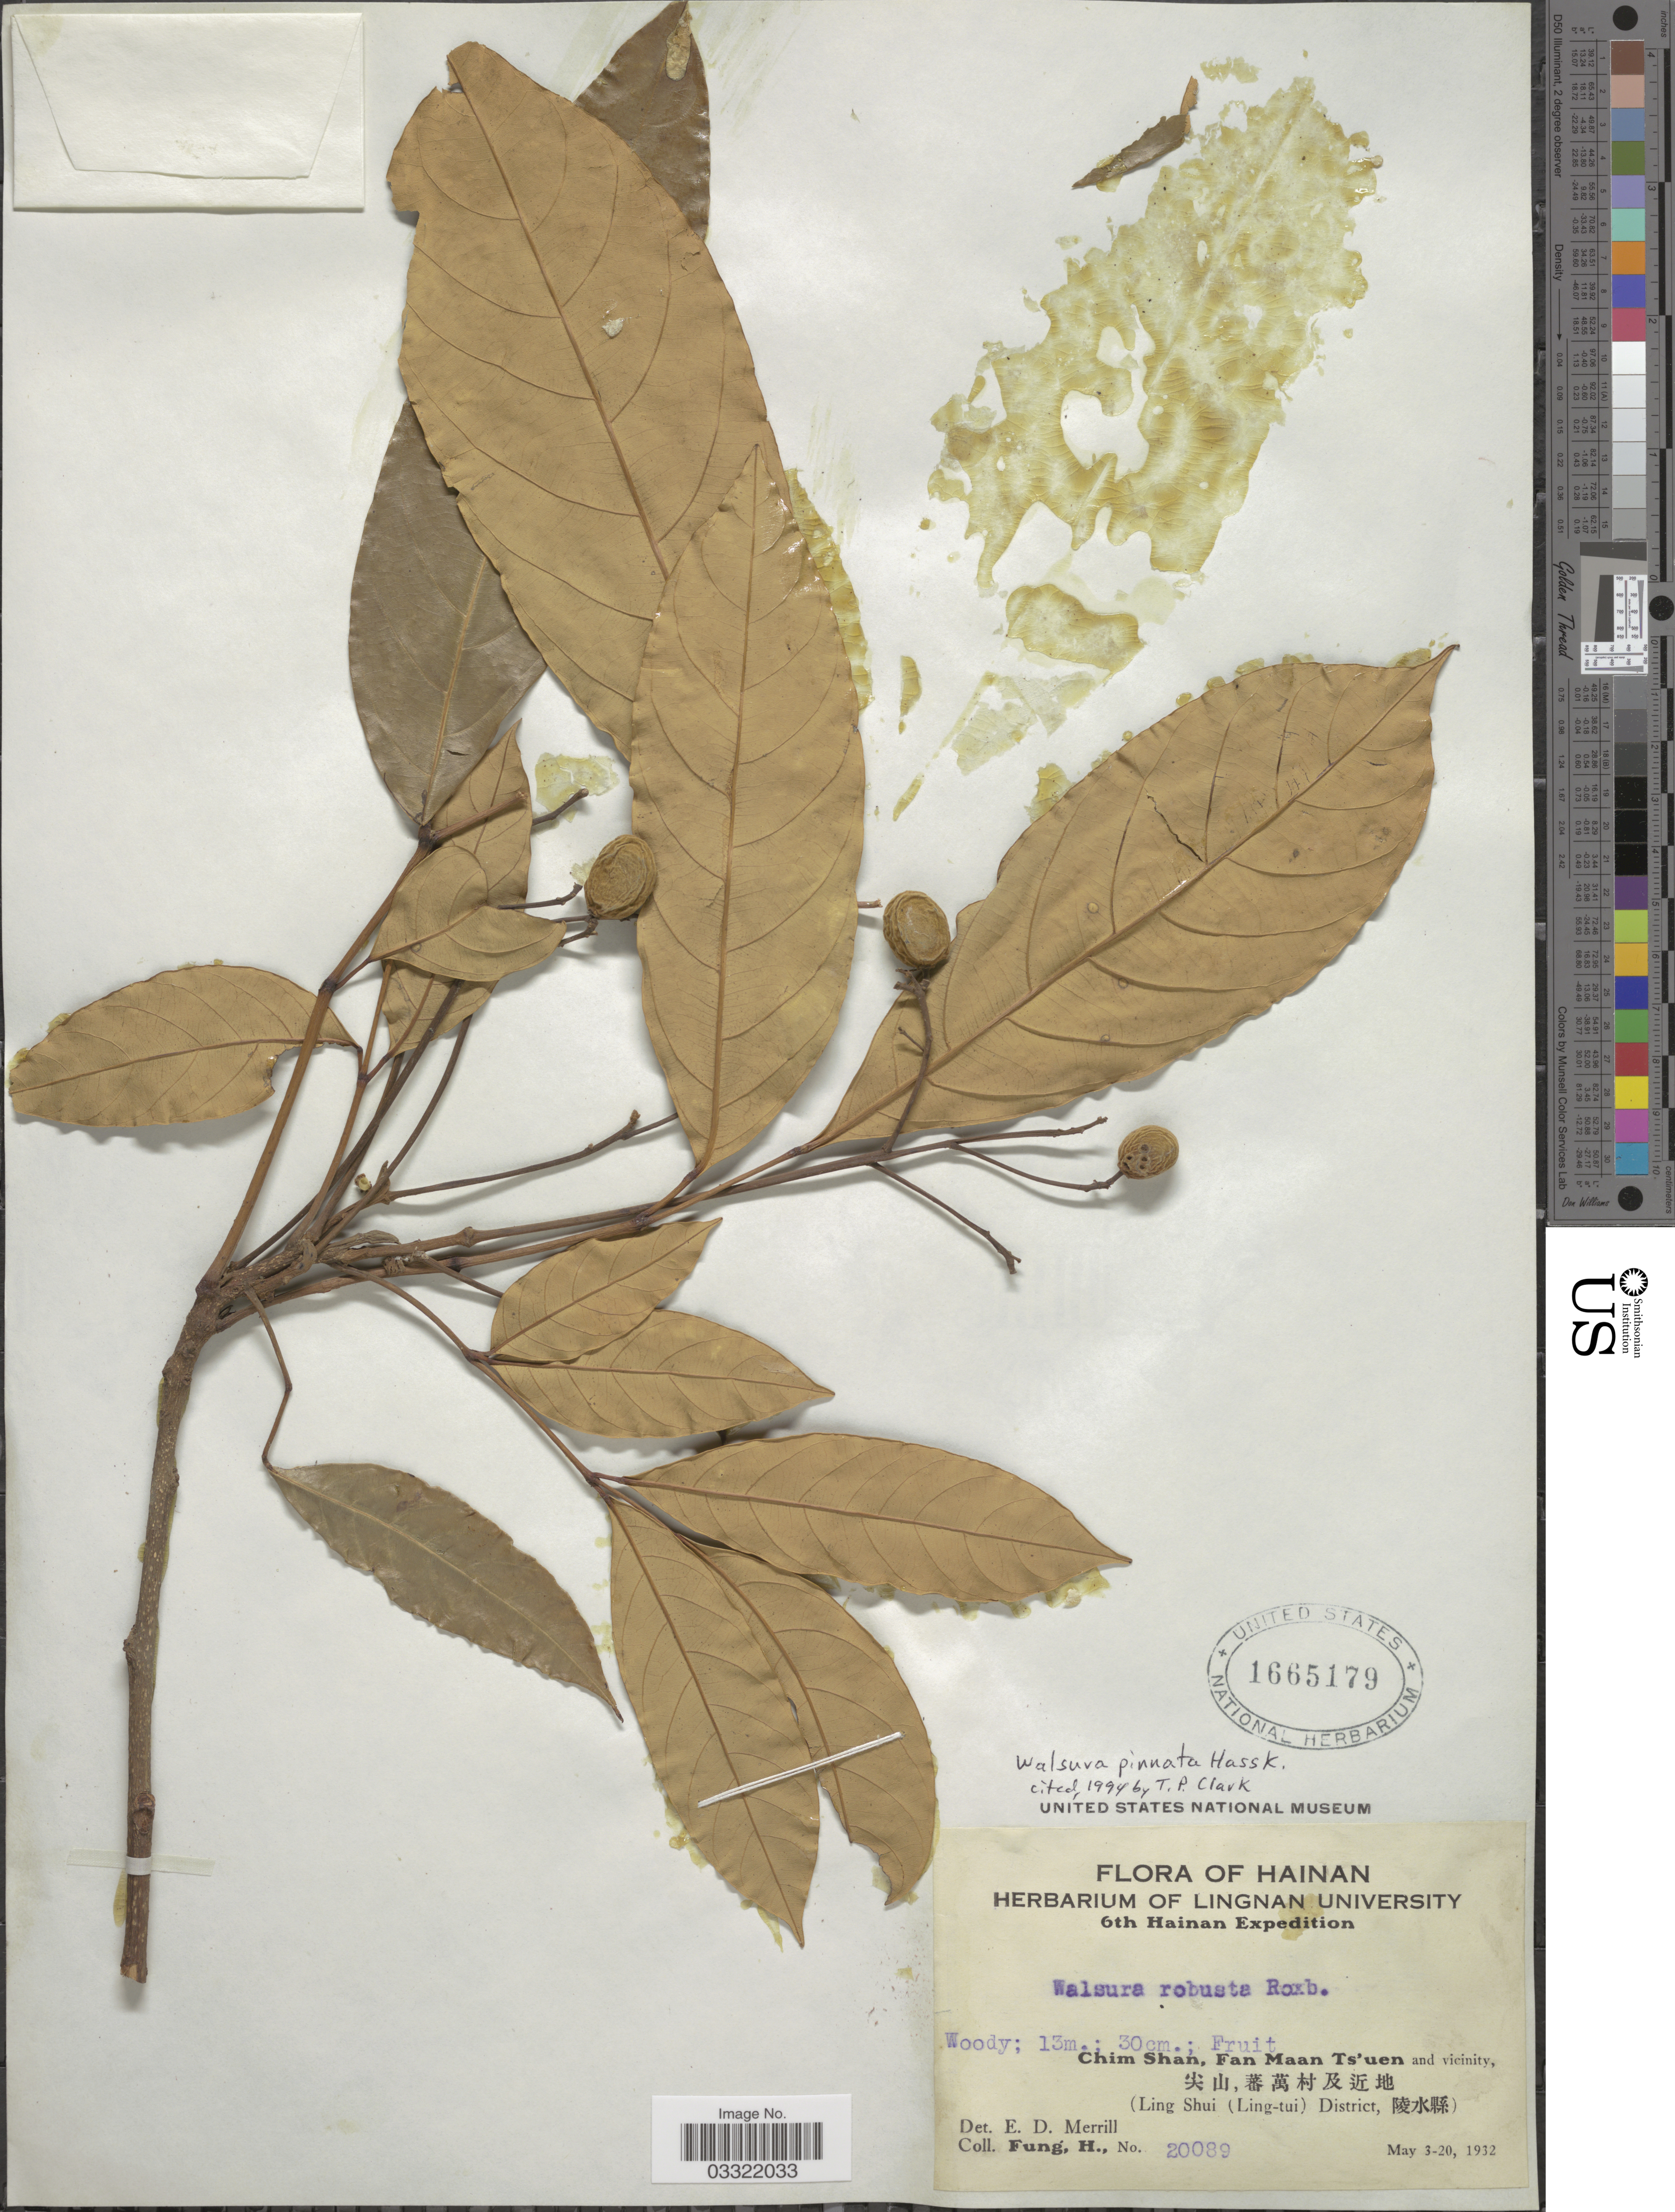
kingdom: Plantae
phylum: Tracheophyta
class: Magnoliopsida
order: Sapindales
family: Meliaceae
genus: Walsura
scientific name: Walsura pinnata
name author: Hassk.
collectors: H. Fung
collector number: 20089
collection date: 1932-05-03/1932-05-20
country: China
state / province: Hainan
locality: Chim Shan, Fan Maan Ts'uen and vicinity (Ling Shui (Ling-tui) District.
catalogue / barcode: US 1665179